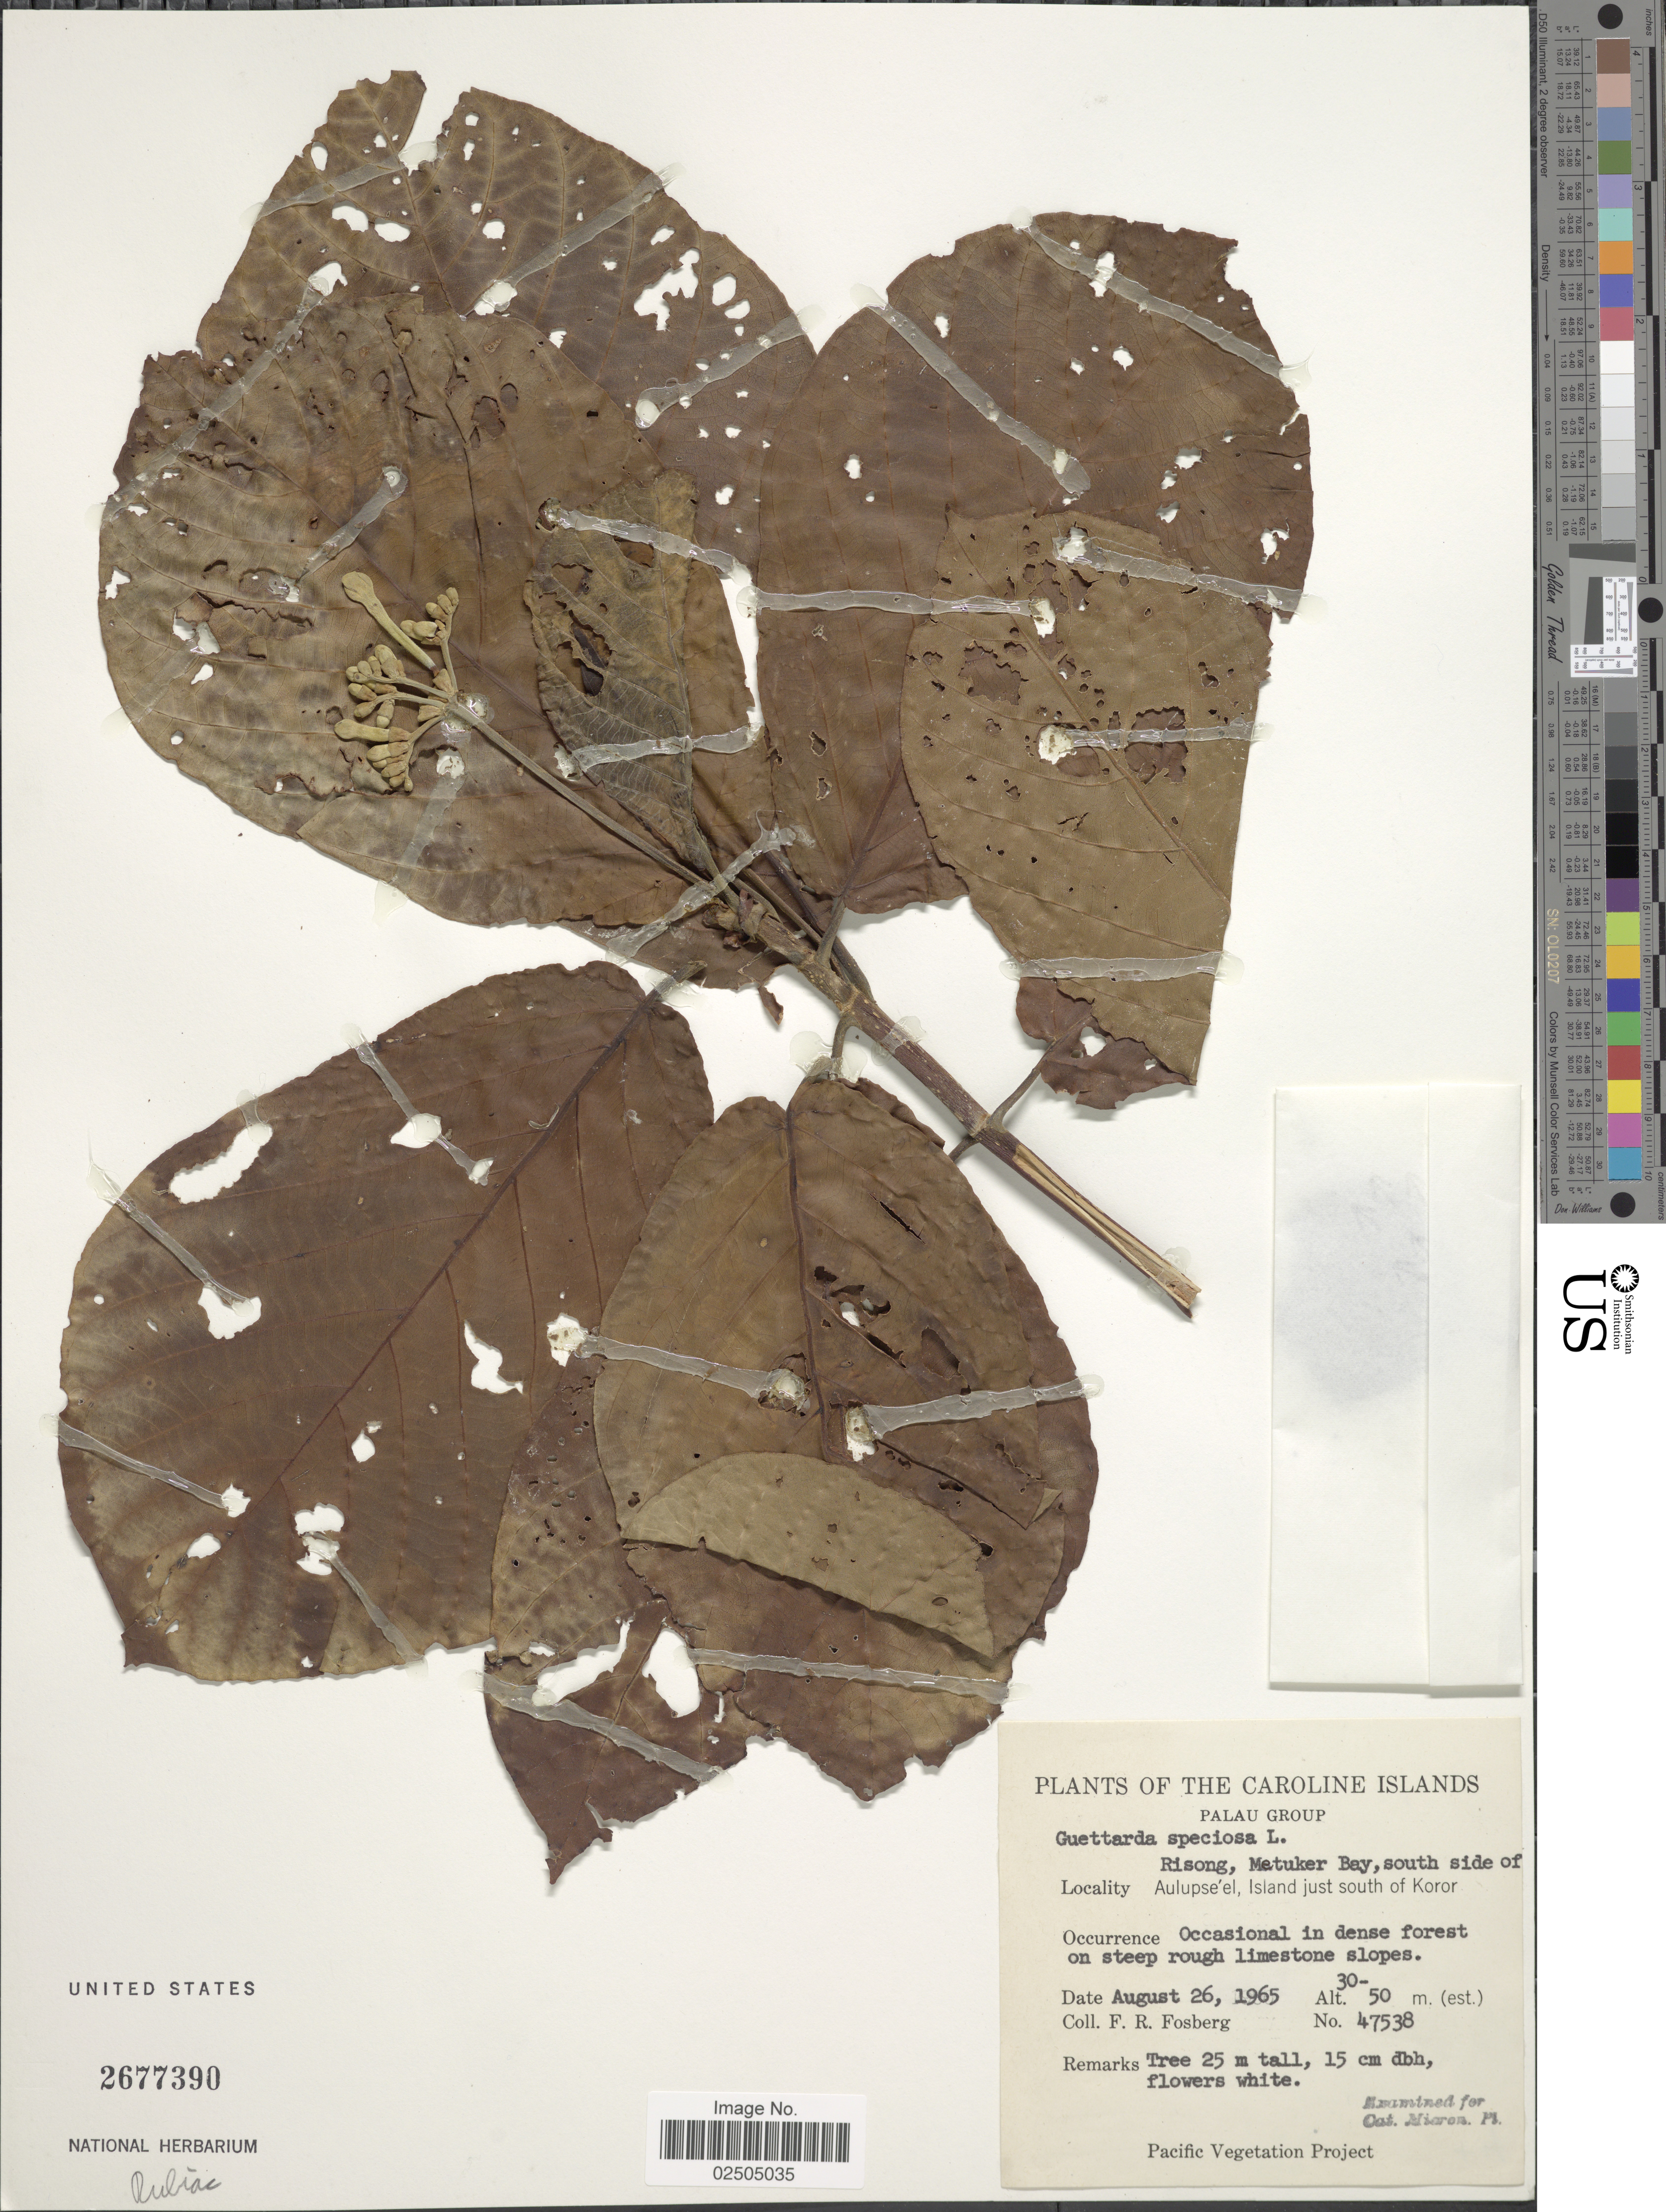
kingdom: Plantae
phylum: Tracheophyta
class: Magnoliopsida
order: Gentianales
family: Rubiaceae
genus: Guettarda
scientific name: Guettarda speciosa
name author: L.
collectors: F. R. Fosberg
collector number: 47538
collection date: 1965-08-26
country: Palau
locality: The Caroline Islands, Palau Group, Aulupse'el, Island just south of Koror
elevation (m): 30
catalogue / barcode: US 2677390